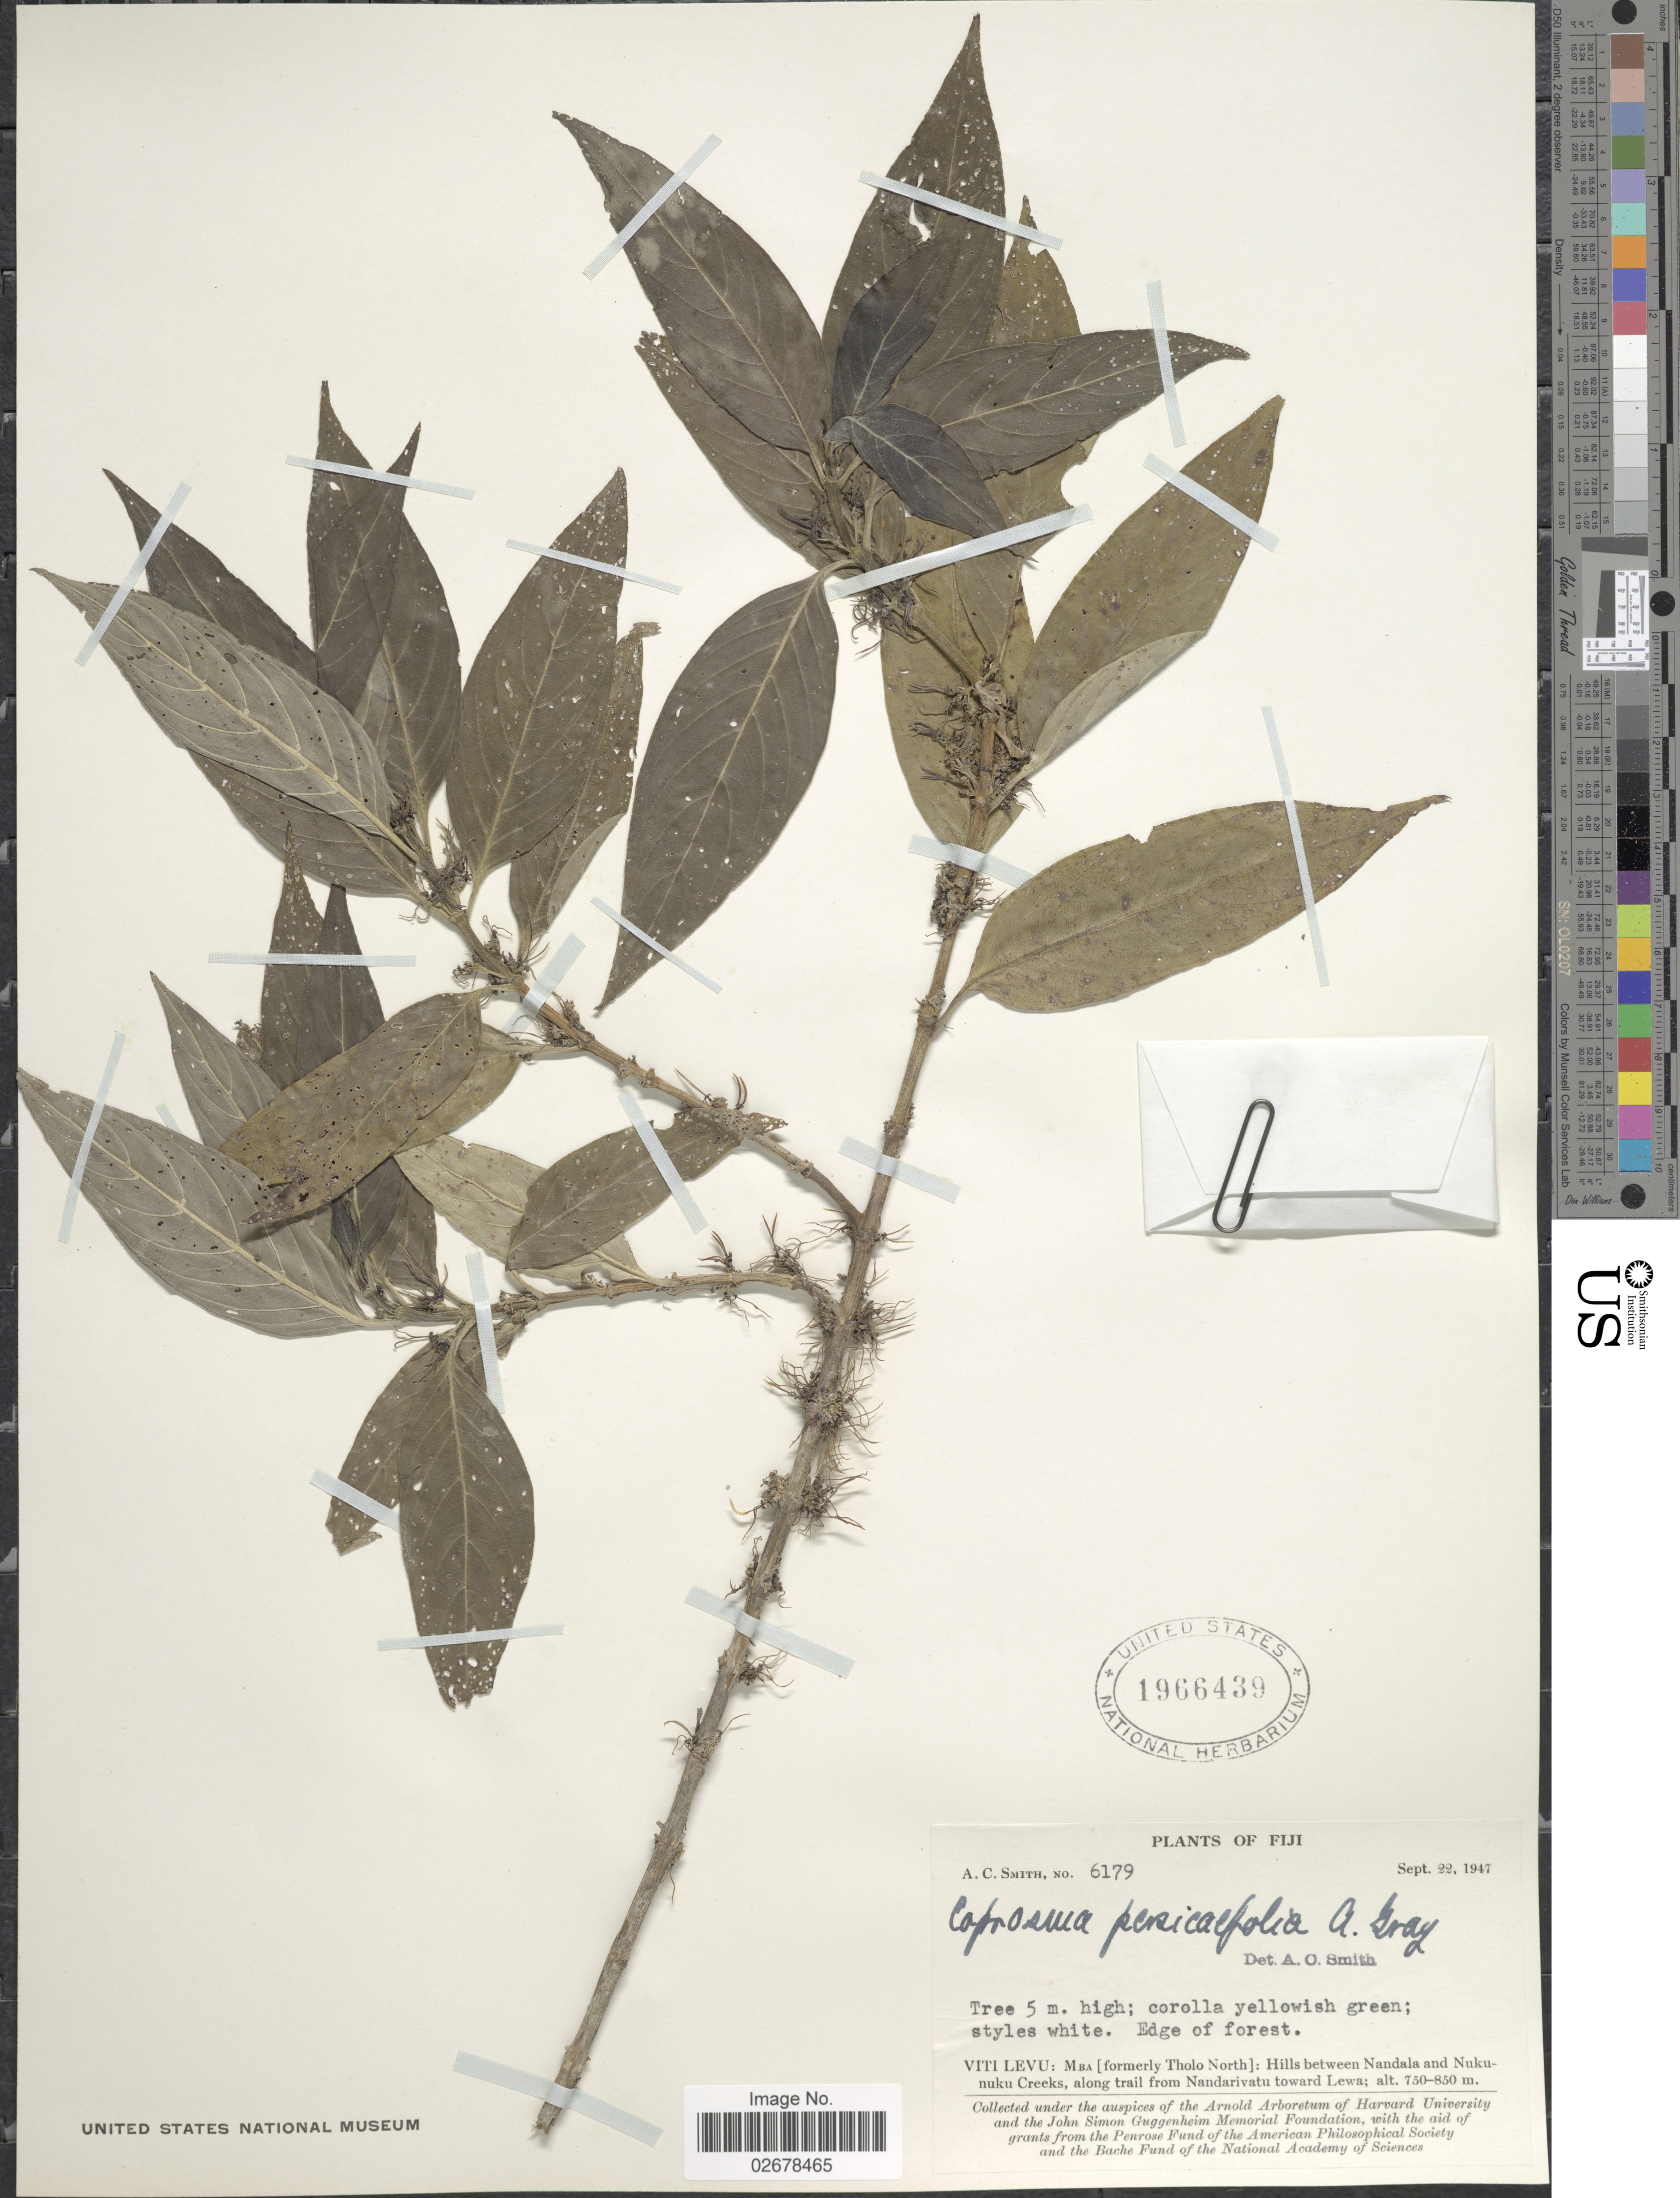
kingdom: Plantae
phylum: Tracheophyta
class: Magnoliopsida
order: Gentianales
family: Rubiaceae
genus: Coprosma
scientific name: Coprosma persicifolia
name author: A. Gray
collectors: A. C. Smith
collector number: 6179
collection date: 1947-09-22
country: Fiji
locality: Viti Levu: MBa [formerly Tholo North]: Hills between Nandala and Nukunuku Creeks, along trail from Nandarivatu toward Lewa, edge of forest.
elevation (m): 750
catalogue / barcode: US 1966439